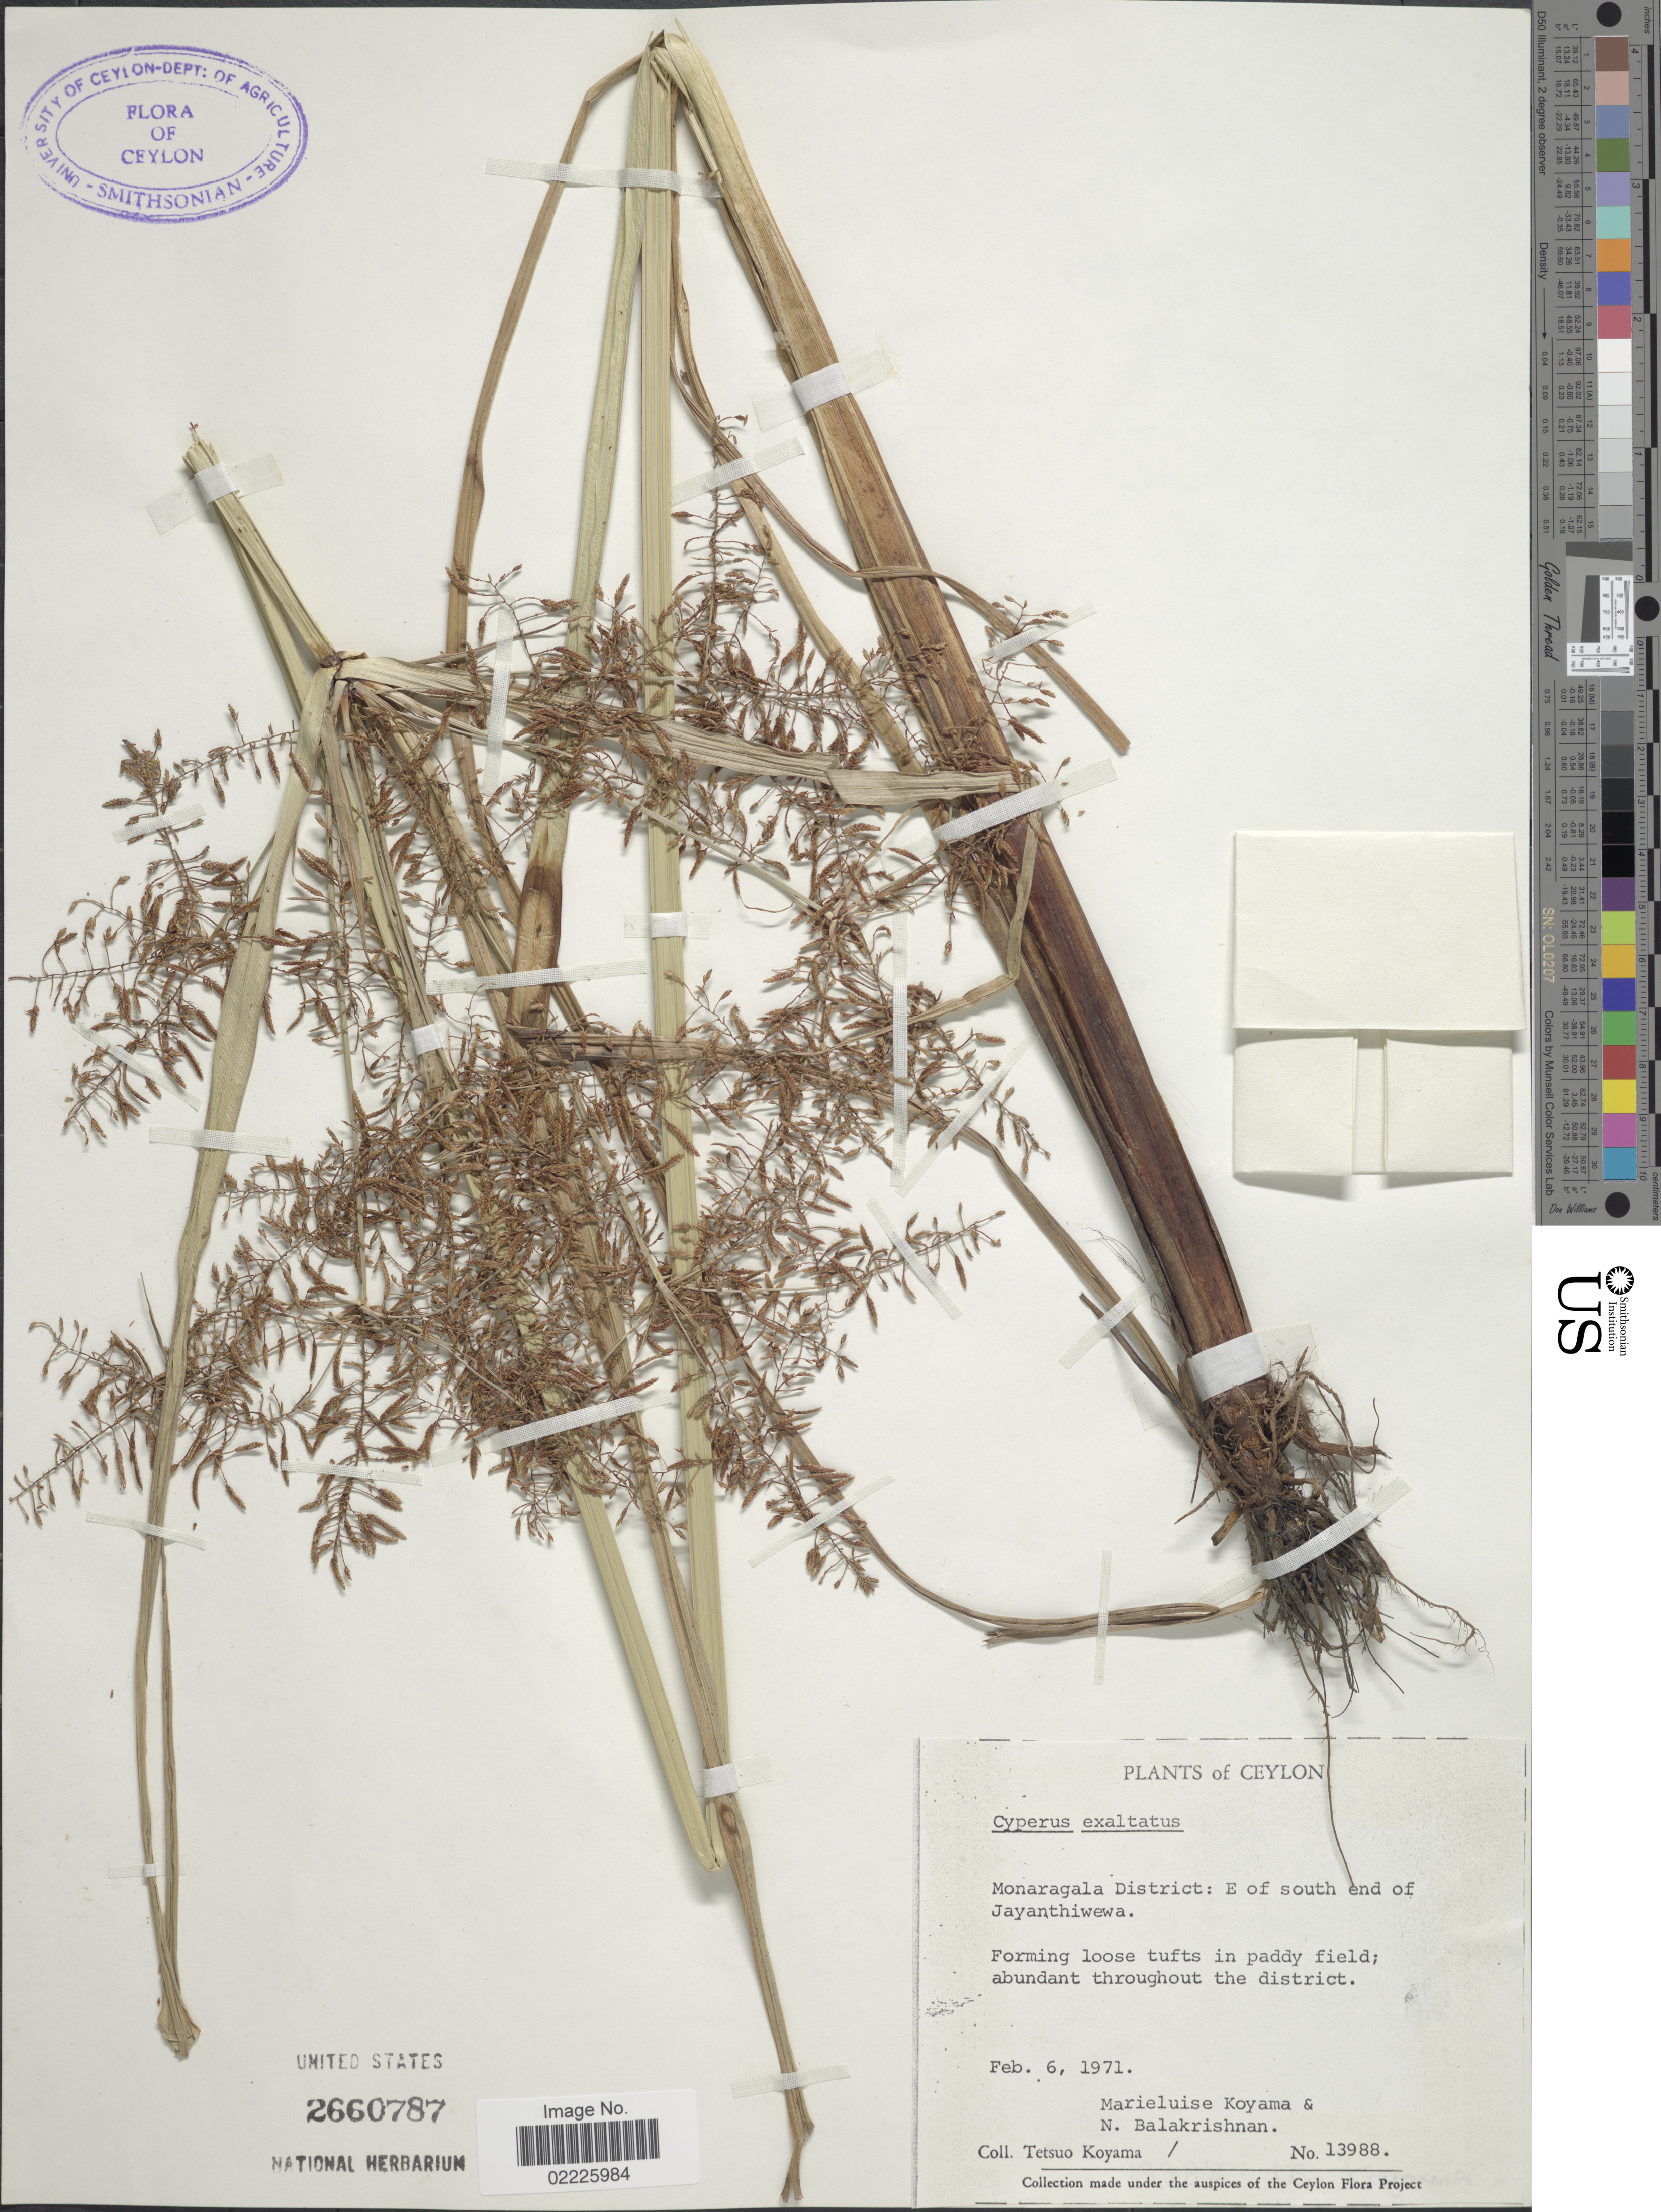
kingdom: Plantae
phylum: Tracheophyta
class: Liliopsida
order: Poales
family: Cyperaceae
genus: Cyperus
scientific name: Cyperus exaltatus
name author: Retz.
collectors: T. Koyama, M. Koyama & N. Balakrishnan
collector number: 13988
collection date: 1971-02-06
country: Sri Lanka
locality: Ceylon, Monaragala District: E of south end of Jayanthiwewa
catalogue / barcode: US 2660787